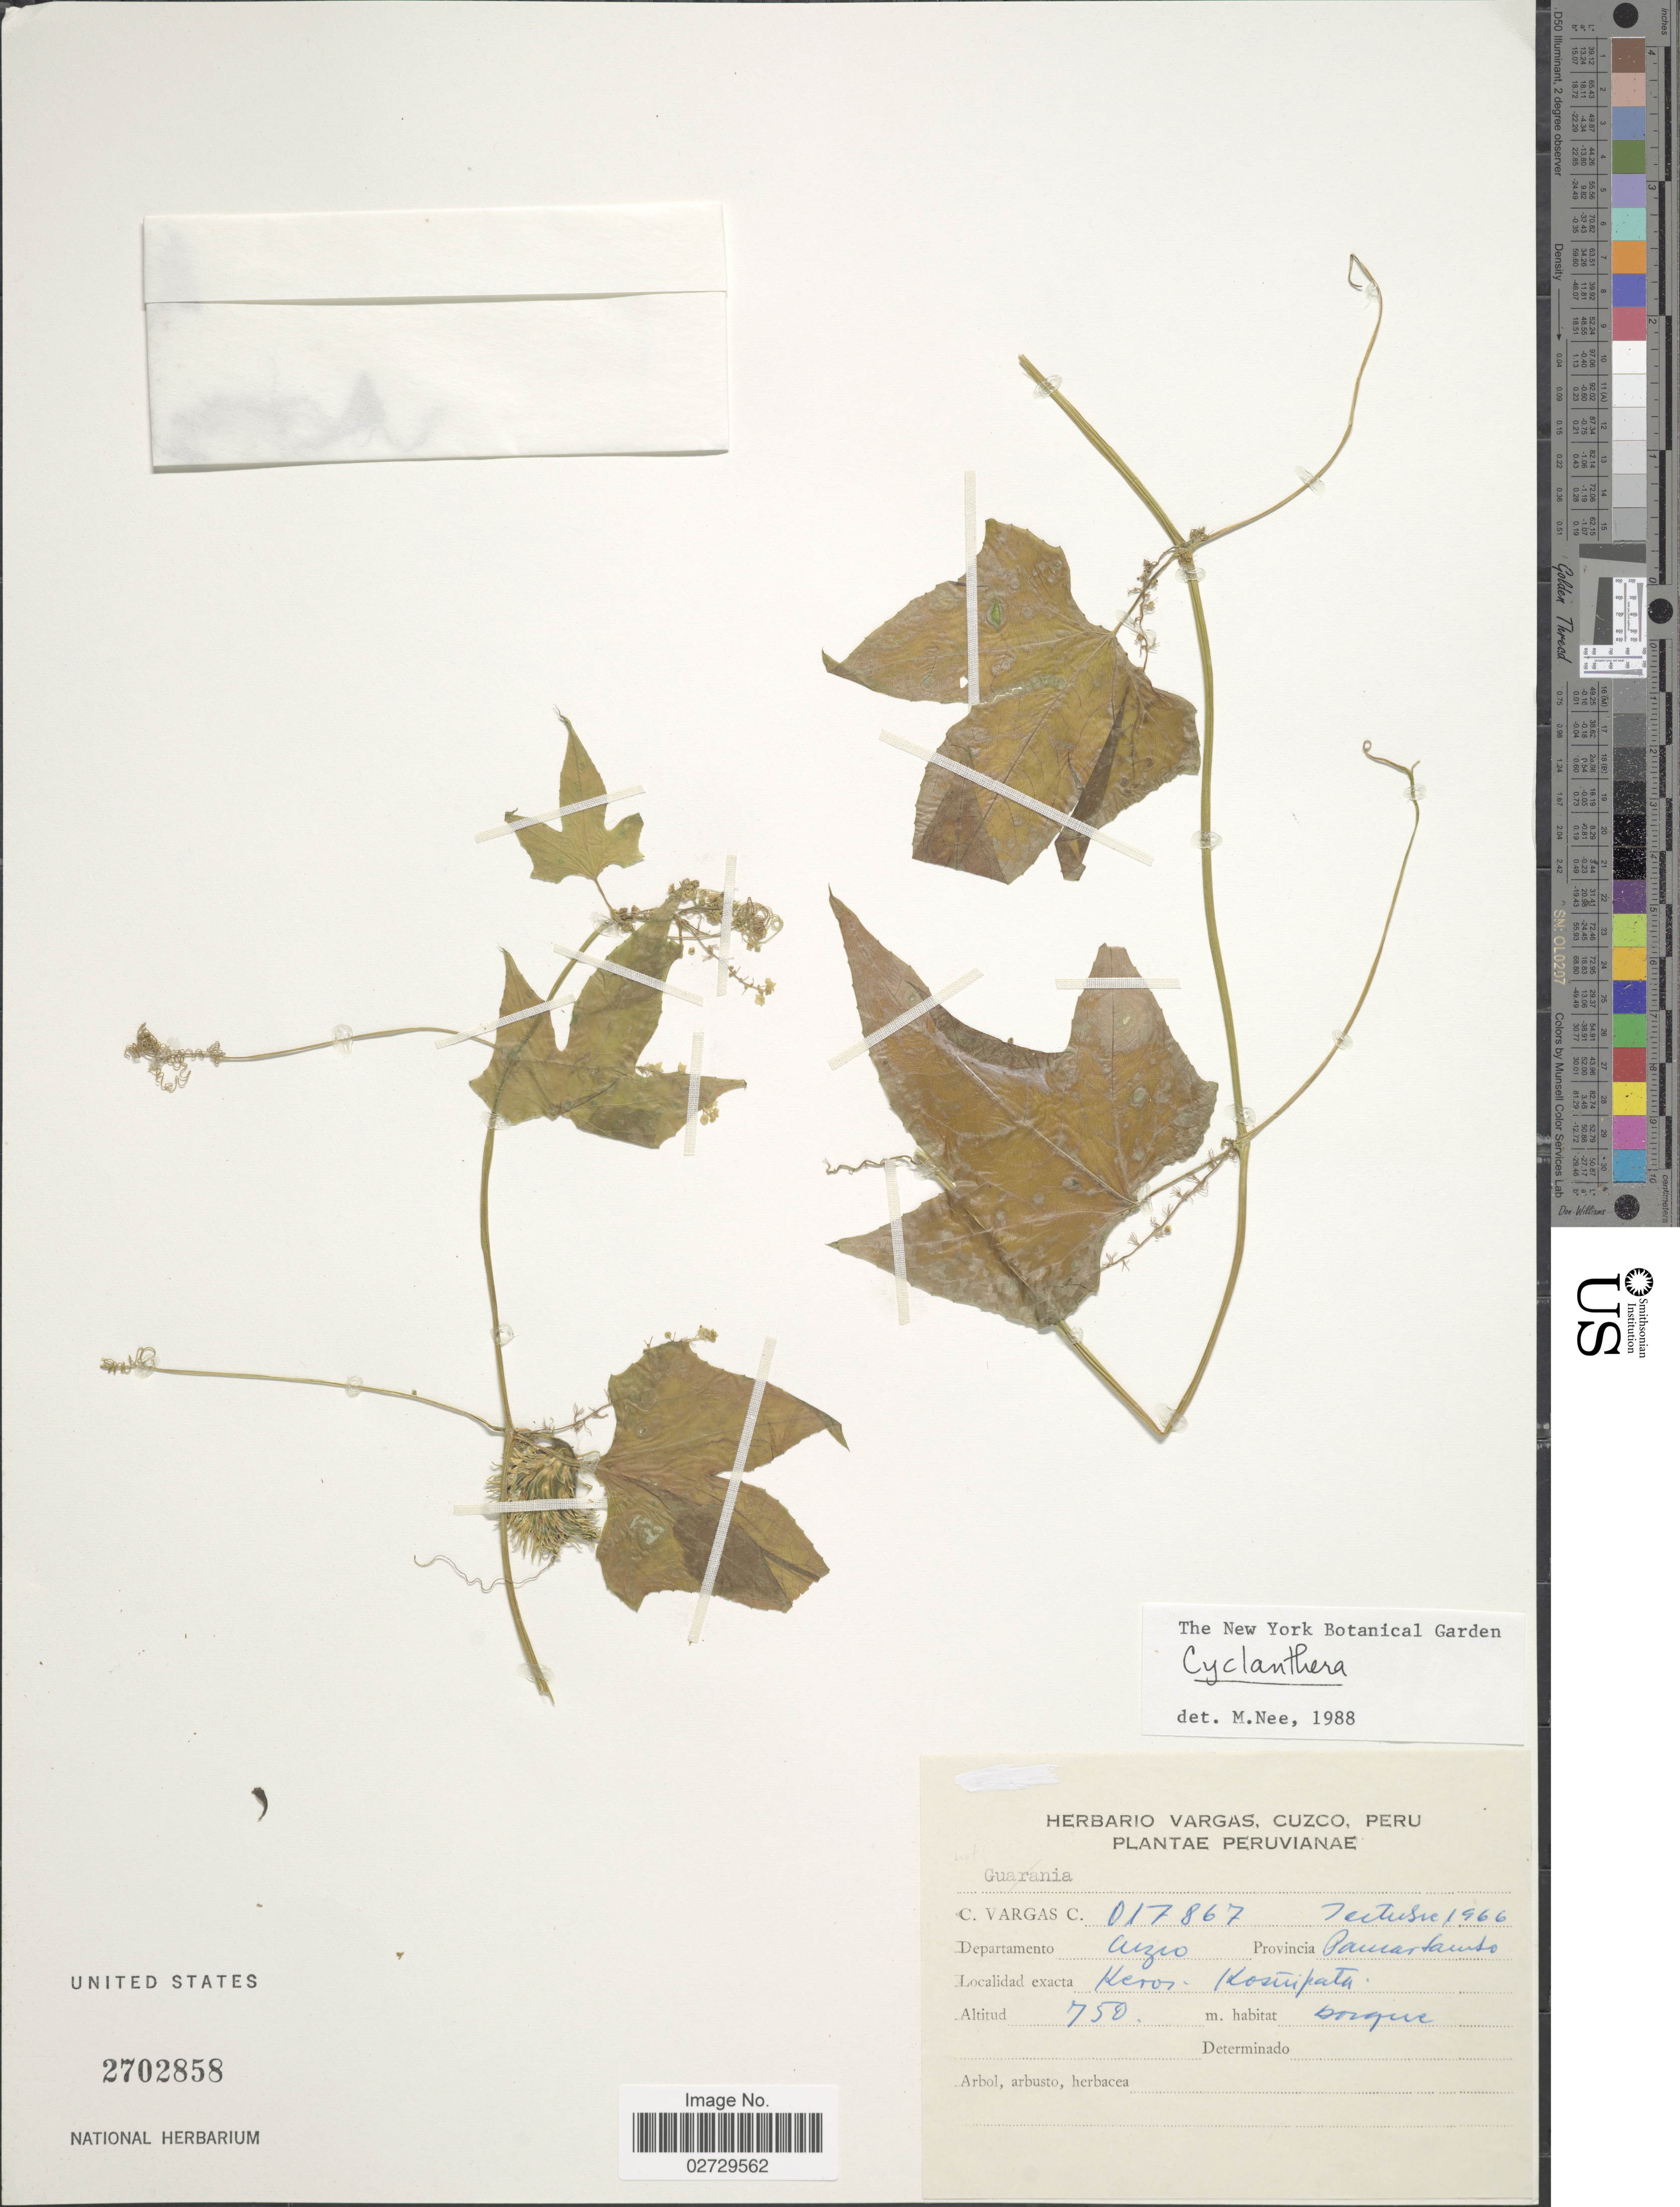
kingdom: Plantae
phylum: Tracheophyta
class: Magnoliopsida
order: Cucurbitales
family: Cucurbitaceae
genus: Cyclanthera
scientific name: Cyclanthera sp.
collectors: C. Vargas Calderón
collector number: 017867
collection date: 1966-10-07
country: Peru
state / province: Cusco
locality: Departamento Cuzco, Provincia Paucartambo, Keros, Kosñipata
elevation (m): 750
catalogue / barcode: US 2702858